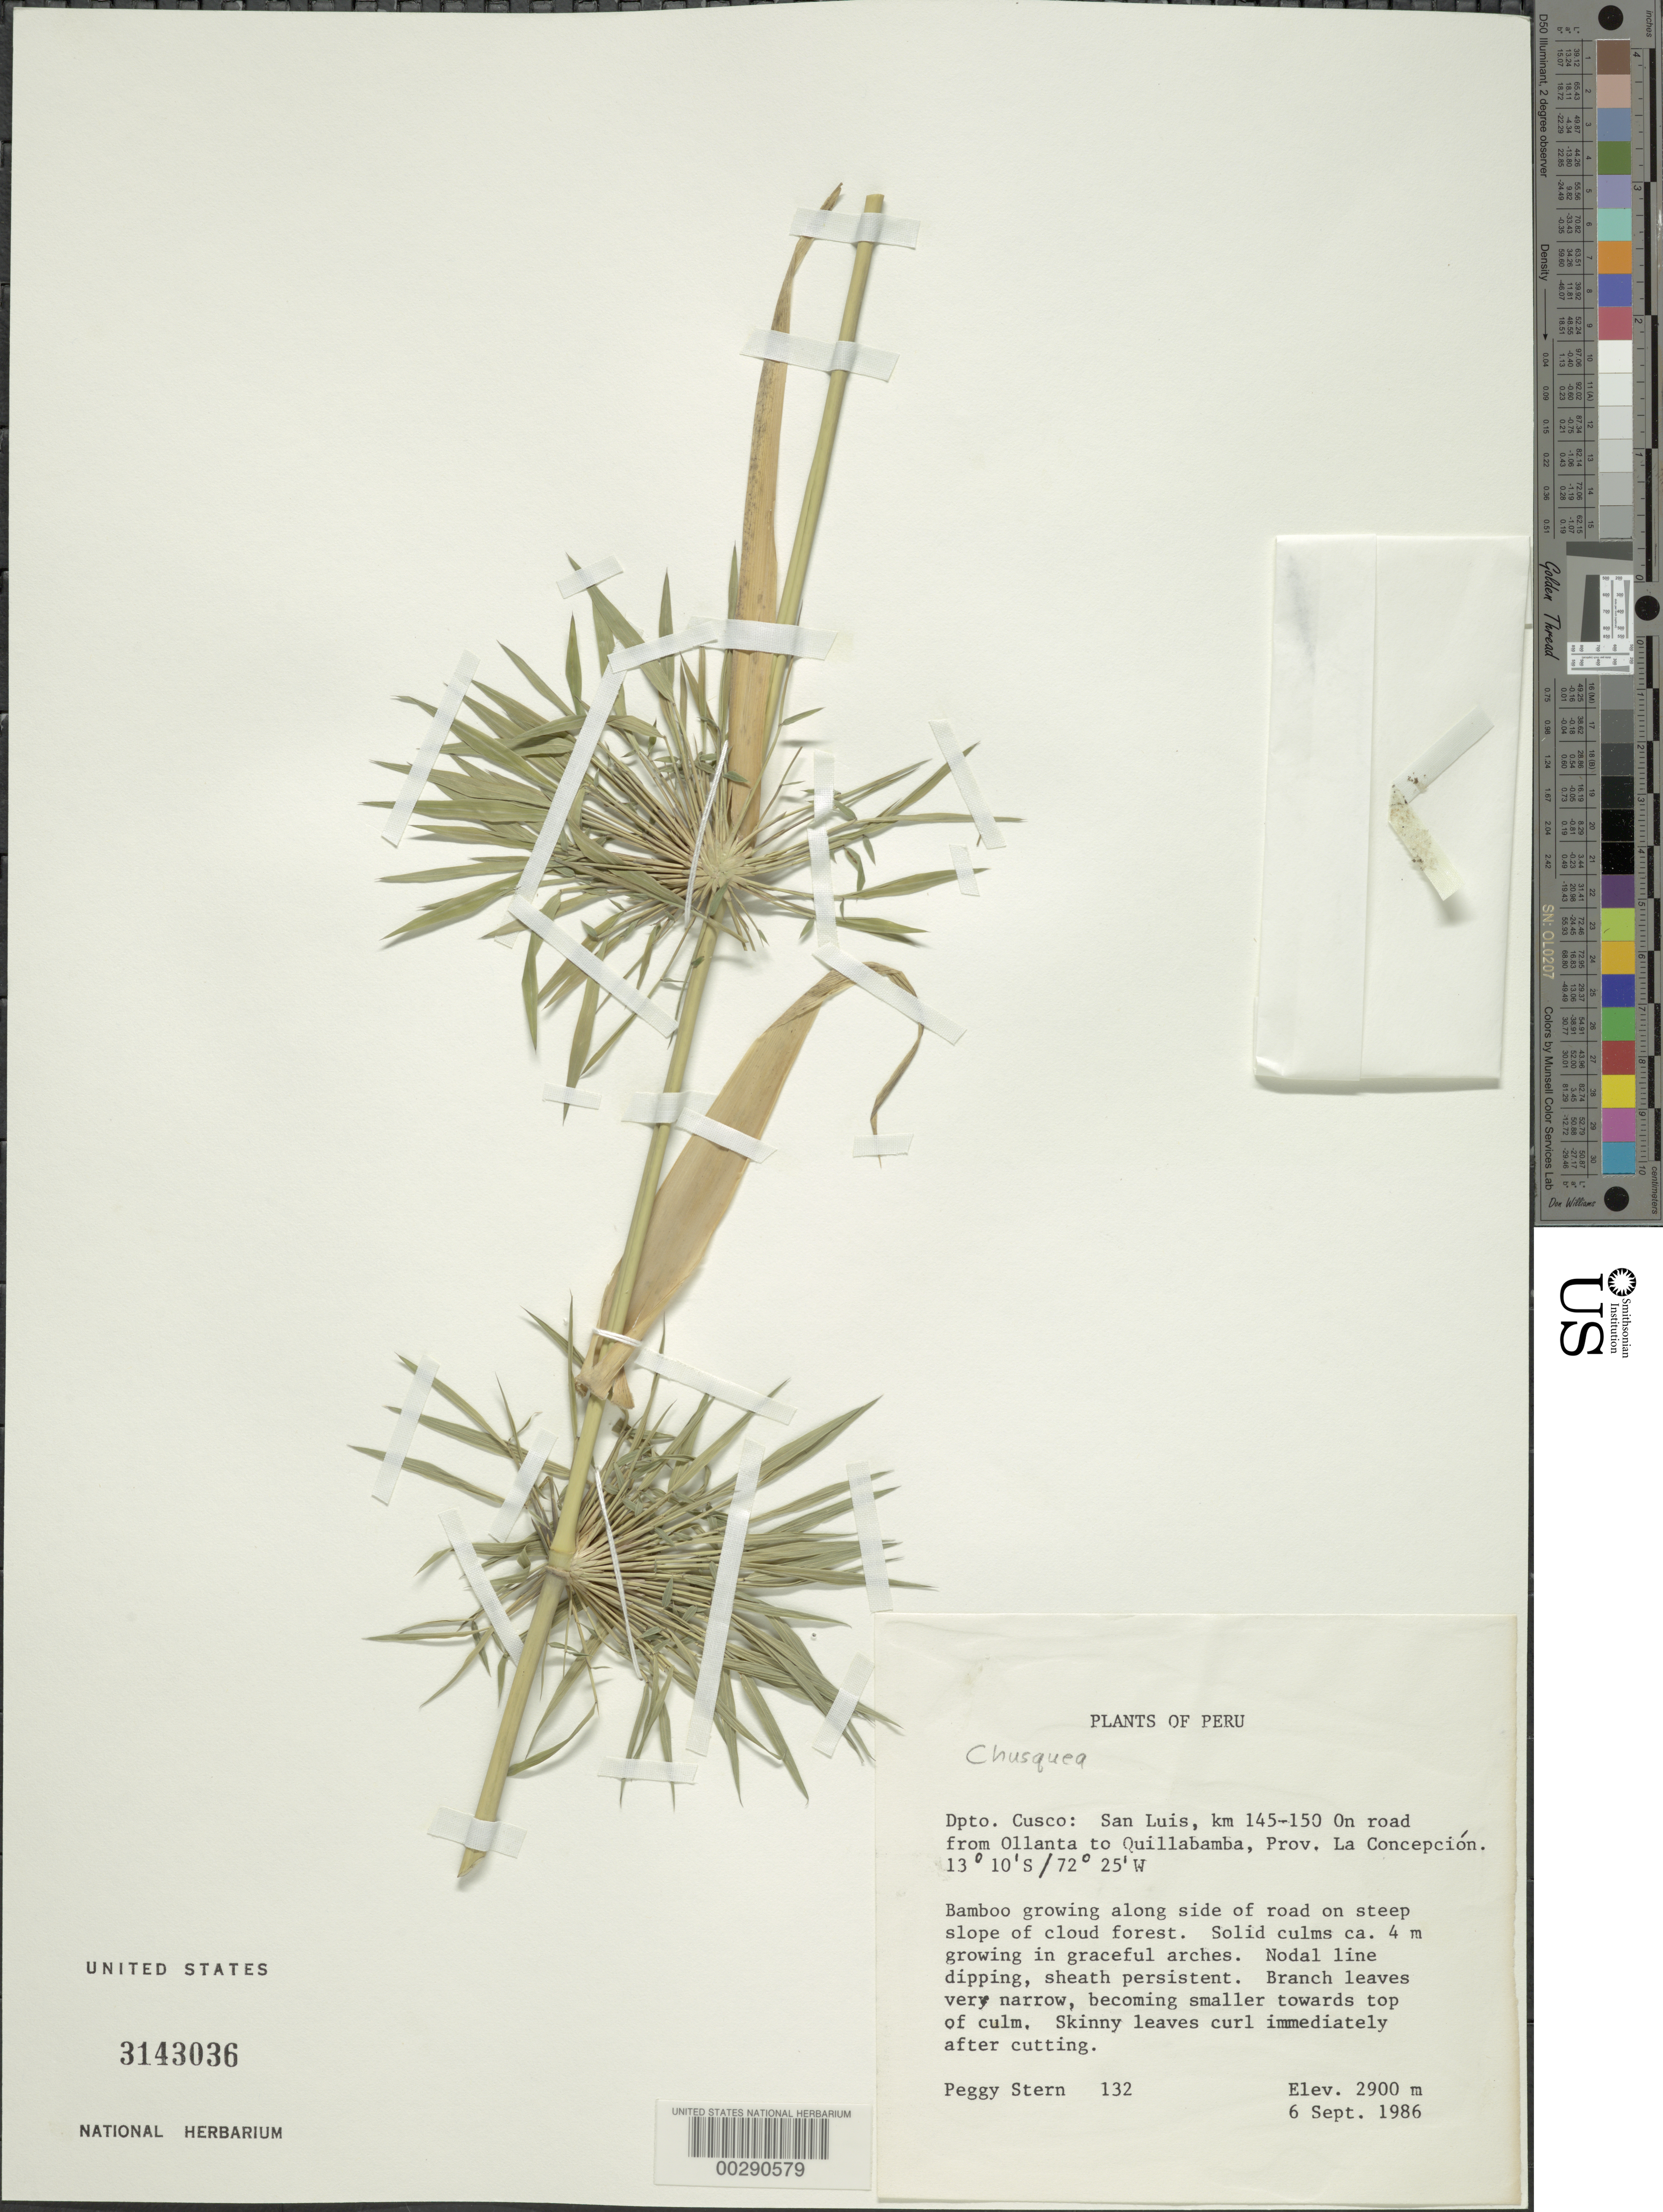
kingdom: Plantae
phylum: Tracheophyta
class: Liliopsida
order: Poales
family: Poaceae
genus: Chusquea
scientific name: Chusquea sp.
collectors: P. Stern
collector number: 132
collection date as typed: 06 Sep 1986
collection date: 1986-09-06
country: Peru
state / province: Cusco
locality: Concepción Prov. [?], San Luis, km 145-150 on road from Ollanta to Quillabamba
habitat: Steep slope of cloud forest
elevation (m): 2900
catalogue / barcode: US 3143036